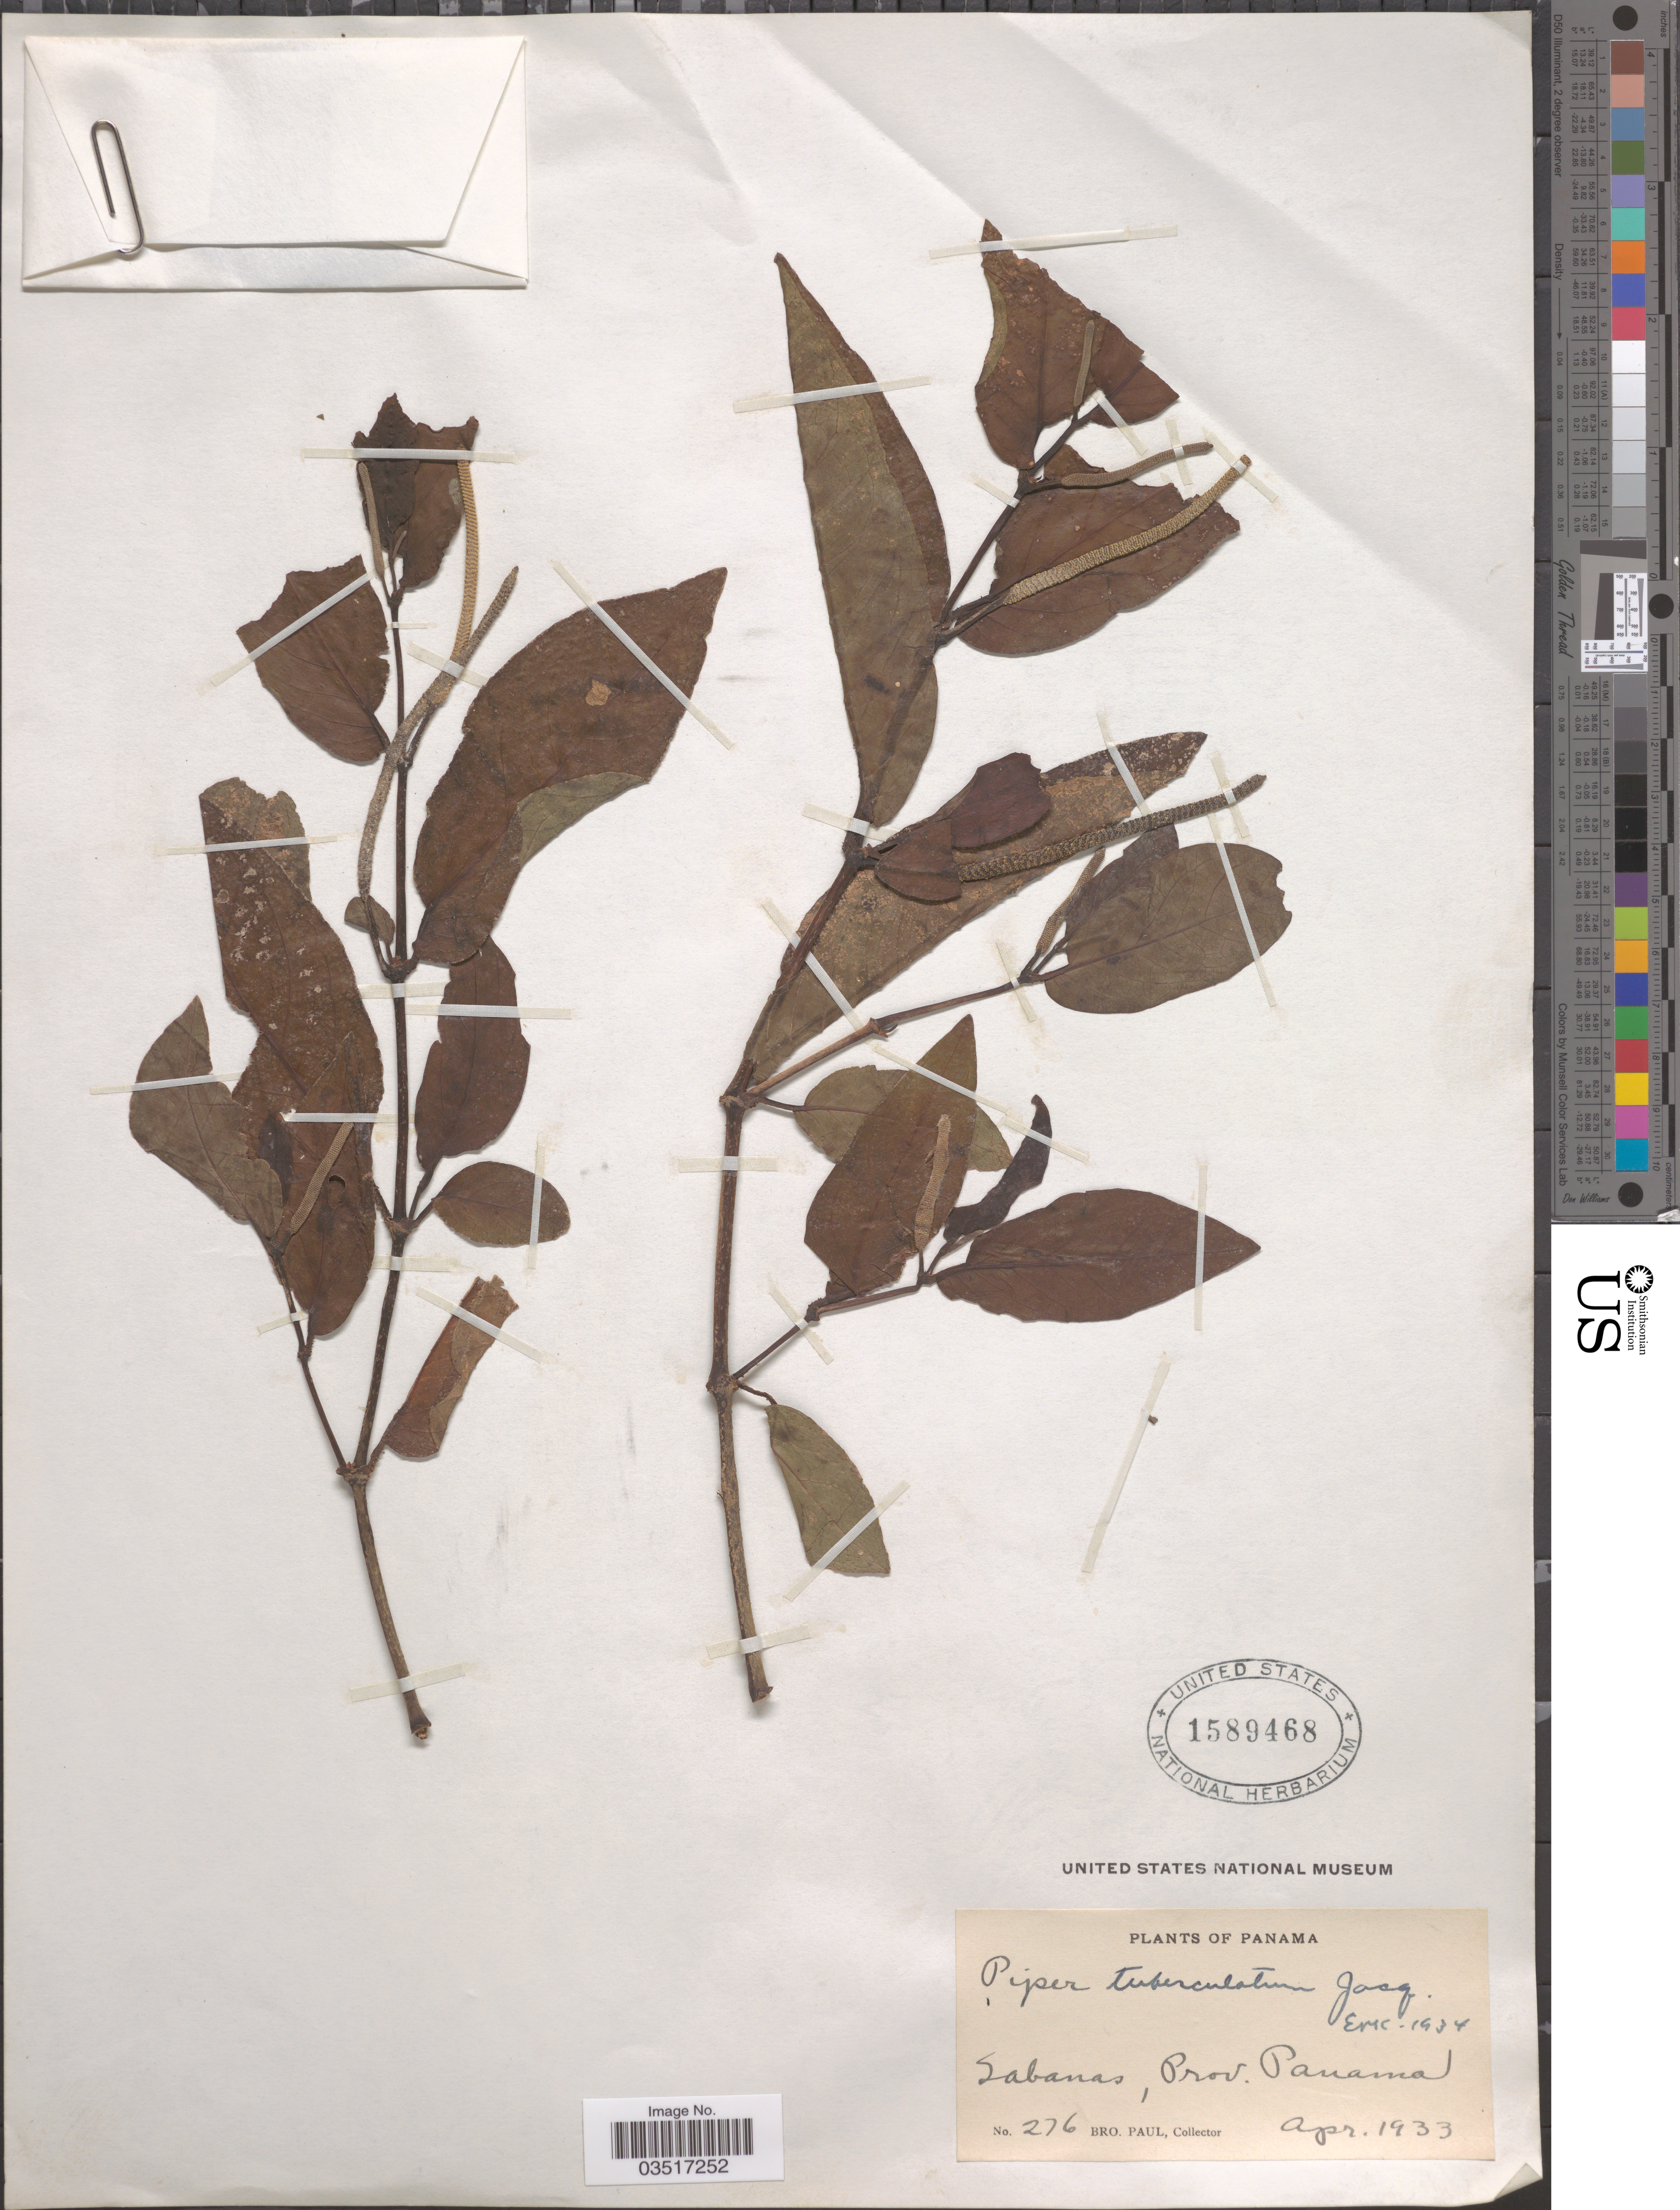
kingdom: Plantae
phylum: Tracheophyta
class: Magnoliopsida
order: Piperales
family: Piperaceae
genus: Piper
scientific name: Piper tuberculatum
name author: Jacq.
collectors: B. Paul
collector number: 276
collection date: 1933-04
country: Panama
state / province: Panamá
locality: Sabanas.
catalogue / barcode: US 1589468